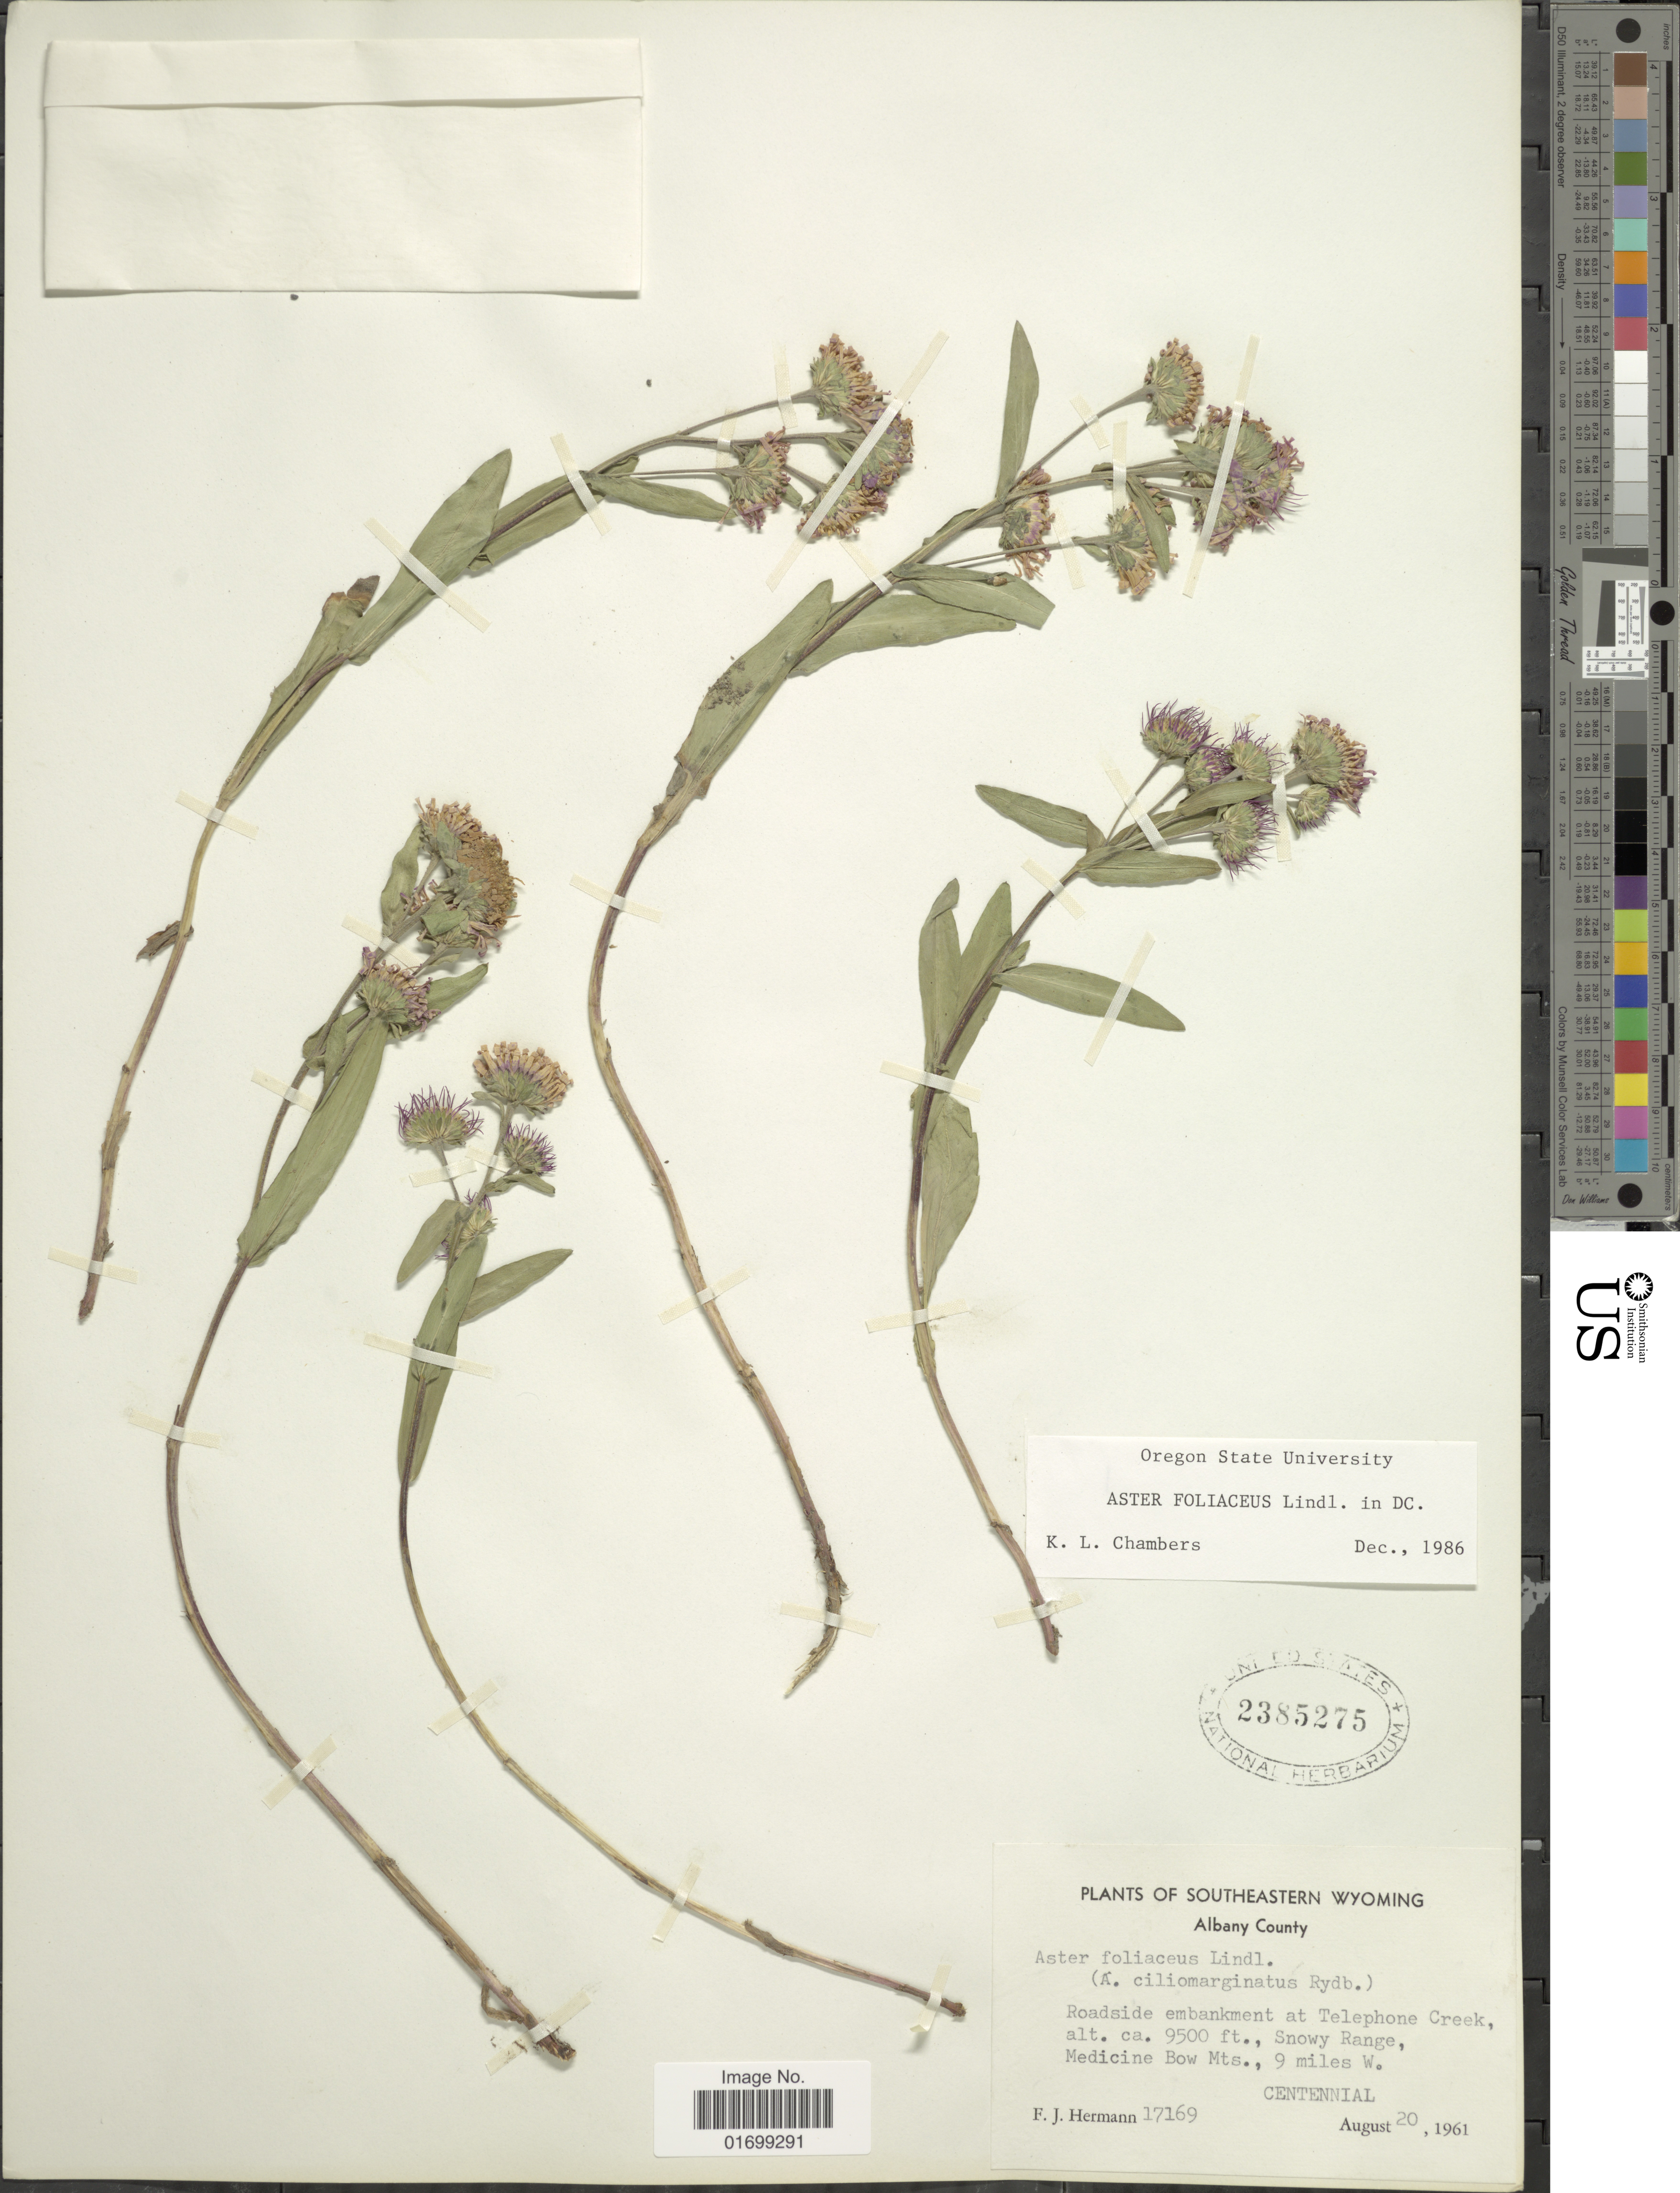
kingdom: Plantae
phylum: Tracheophyta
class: Magnoliopsida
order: Asterales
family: Asteraceae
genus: Symphyotrichum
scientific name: Symphyotrichum foliaceum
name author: (Lindl. ex DC.) G.L. Nesom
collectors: F. J. Hermann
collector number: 17169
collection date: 1961-08-20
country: United States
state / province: Wyoming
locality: Southeastern Wyoming, roadside embankment at Telephone Creek, Snowy Range, Medicine Bow Mts., 9 miles W., Centennial.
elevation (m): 2896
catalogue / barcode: US 2385275